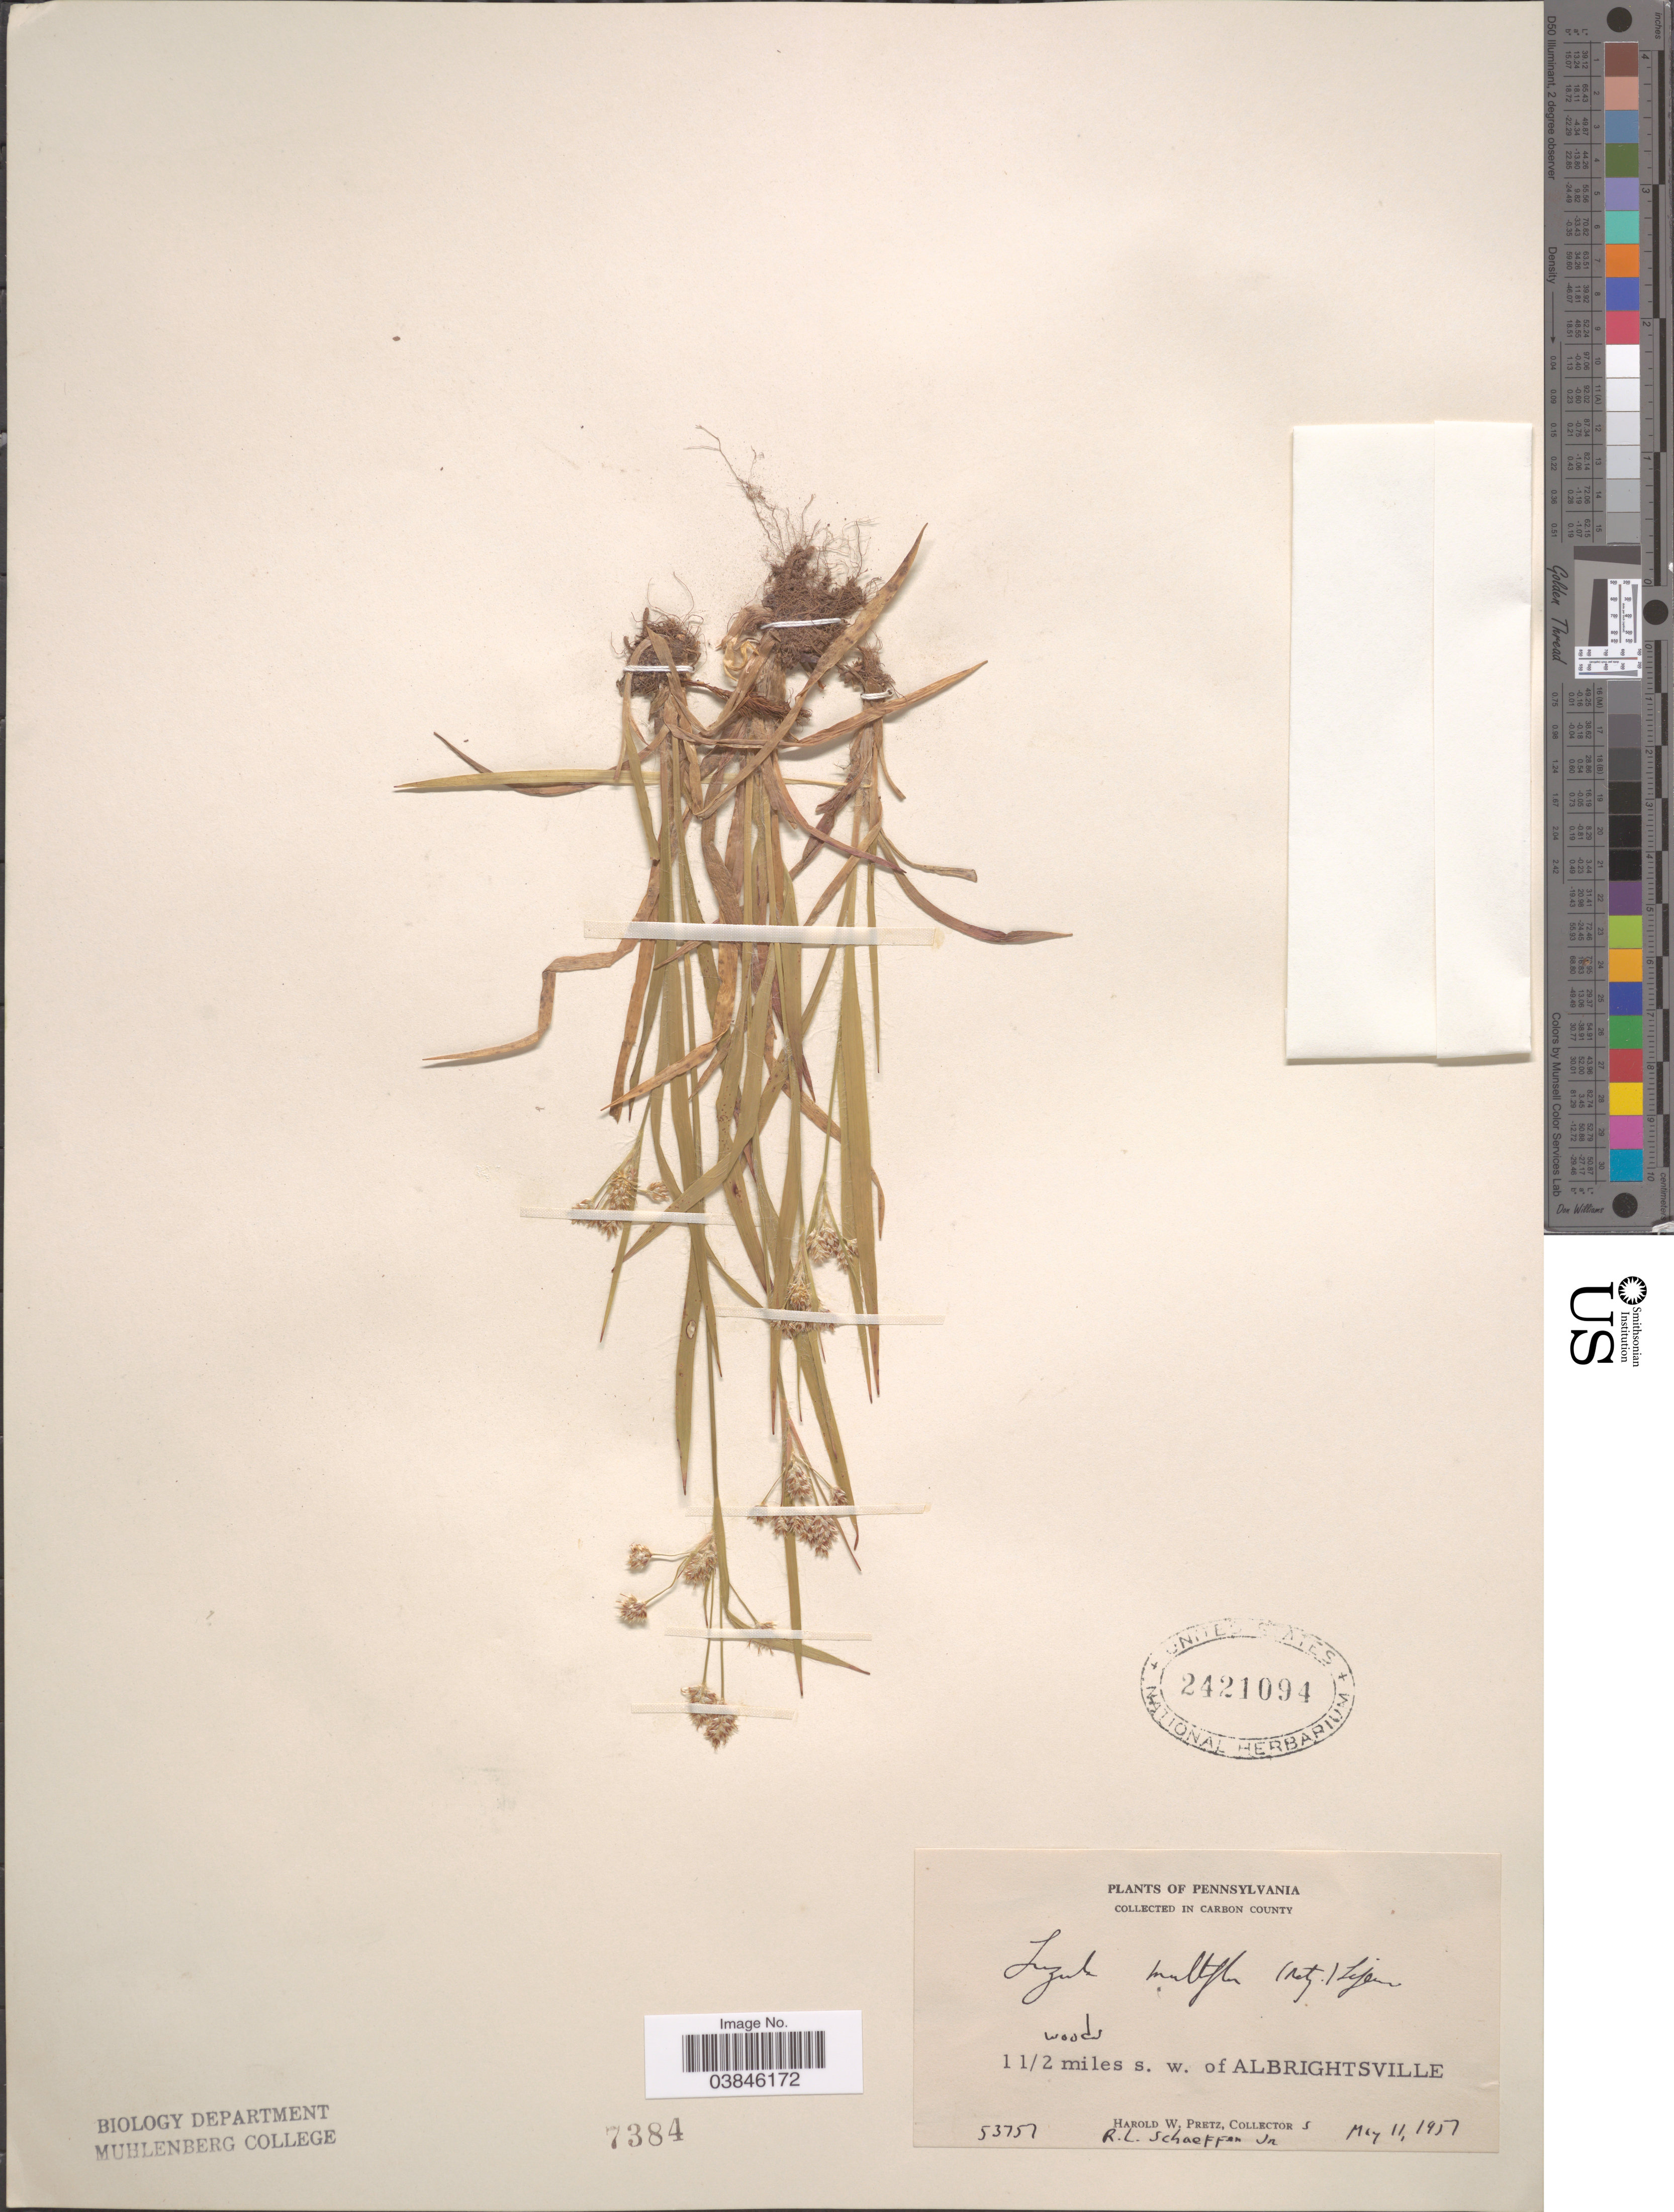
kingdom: Plantae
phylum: Tracheophyta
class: Liliopsida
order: Poales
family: Juncaceae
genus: Luzula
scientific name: Luzula multiflora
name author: (Ehrh.) Lej.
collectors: H. W. Pretz & R. L. Schaeffer Jr.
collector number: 53757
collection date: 1957-05-11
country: United States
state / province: Pennsylvania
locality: Carbon County. 1½ miles s.w. of Albrightsville.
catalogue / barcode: US 2421094